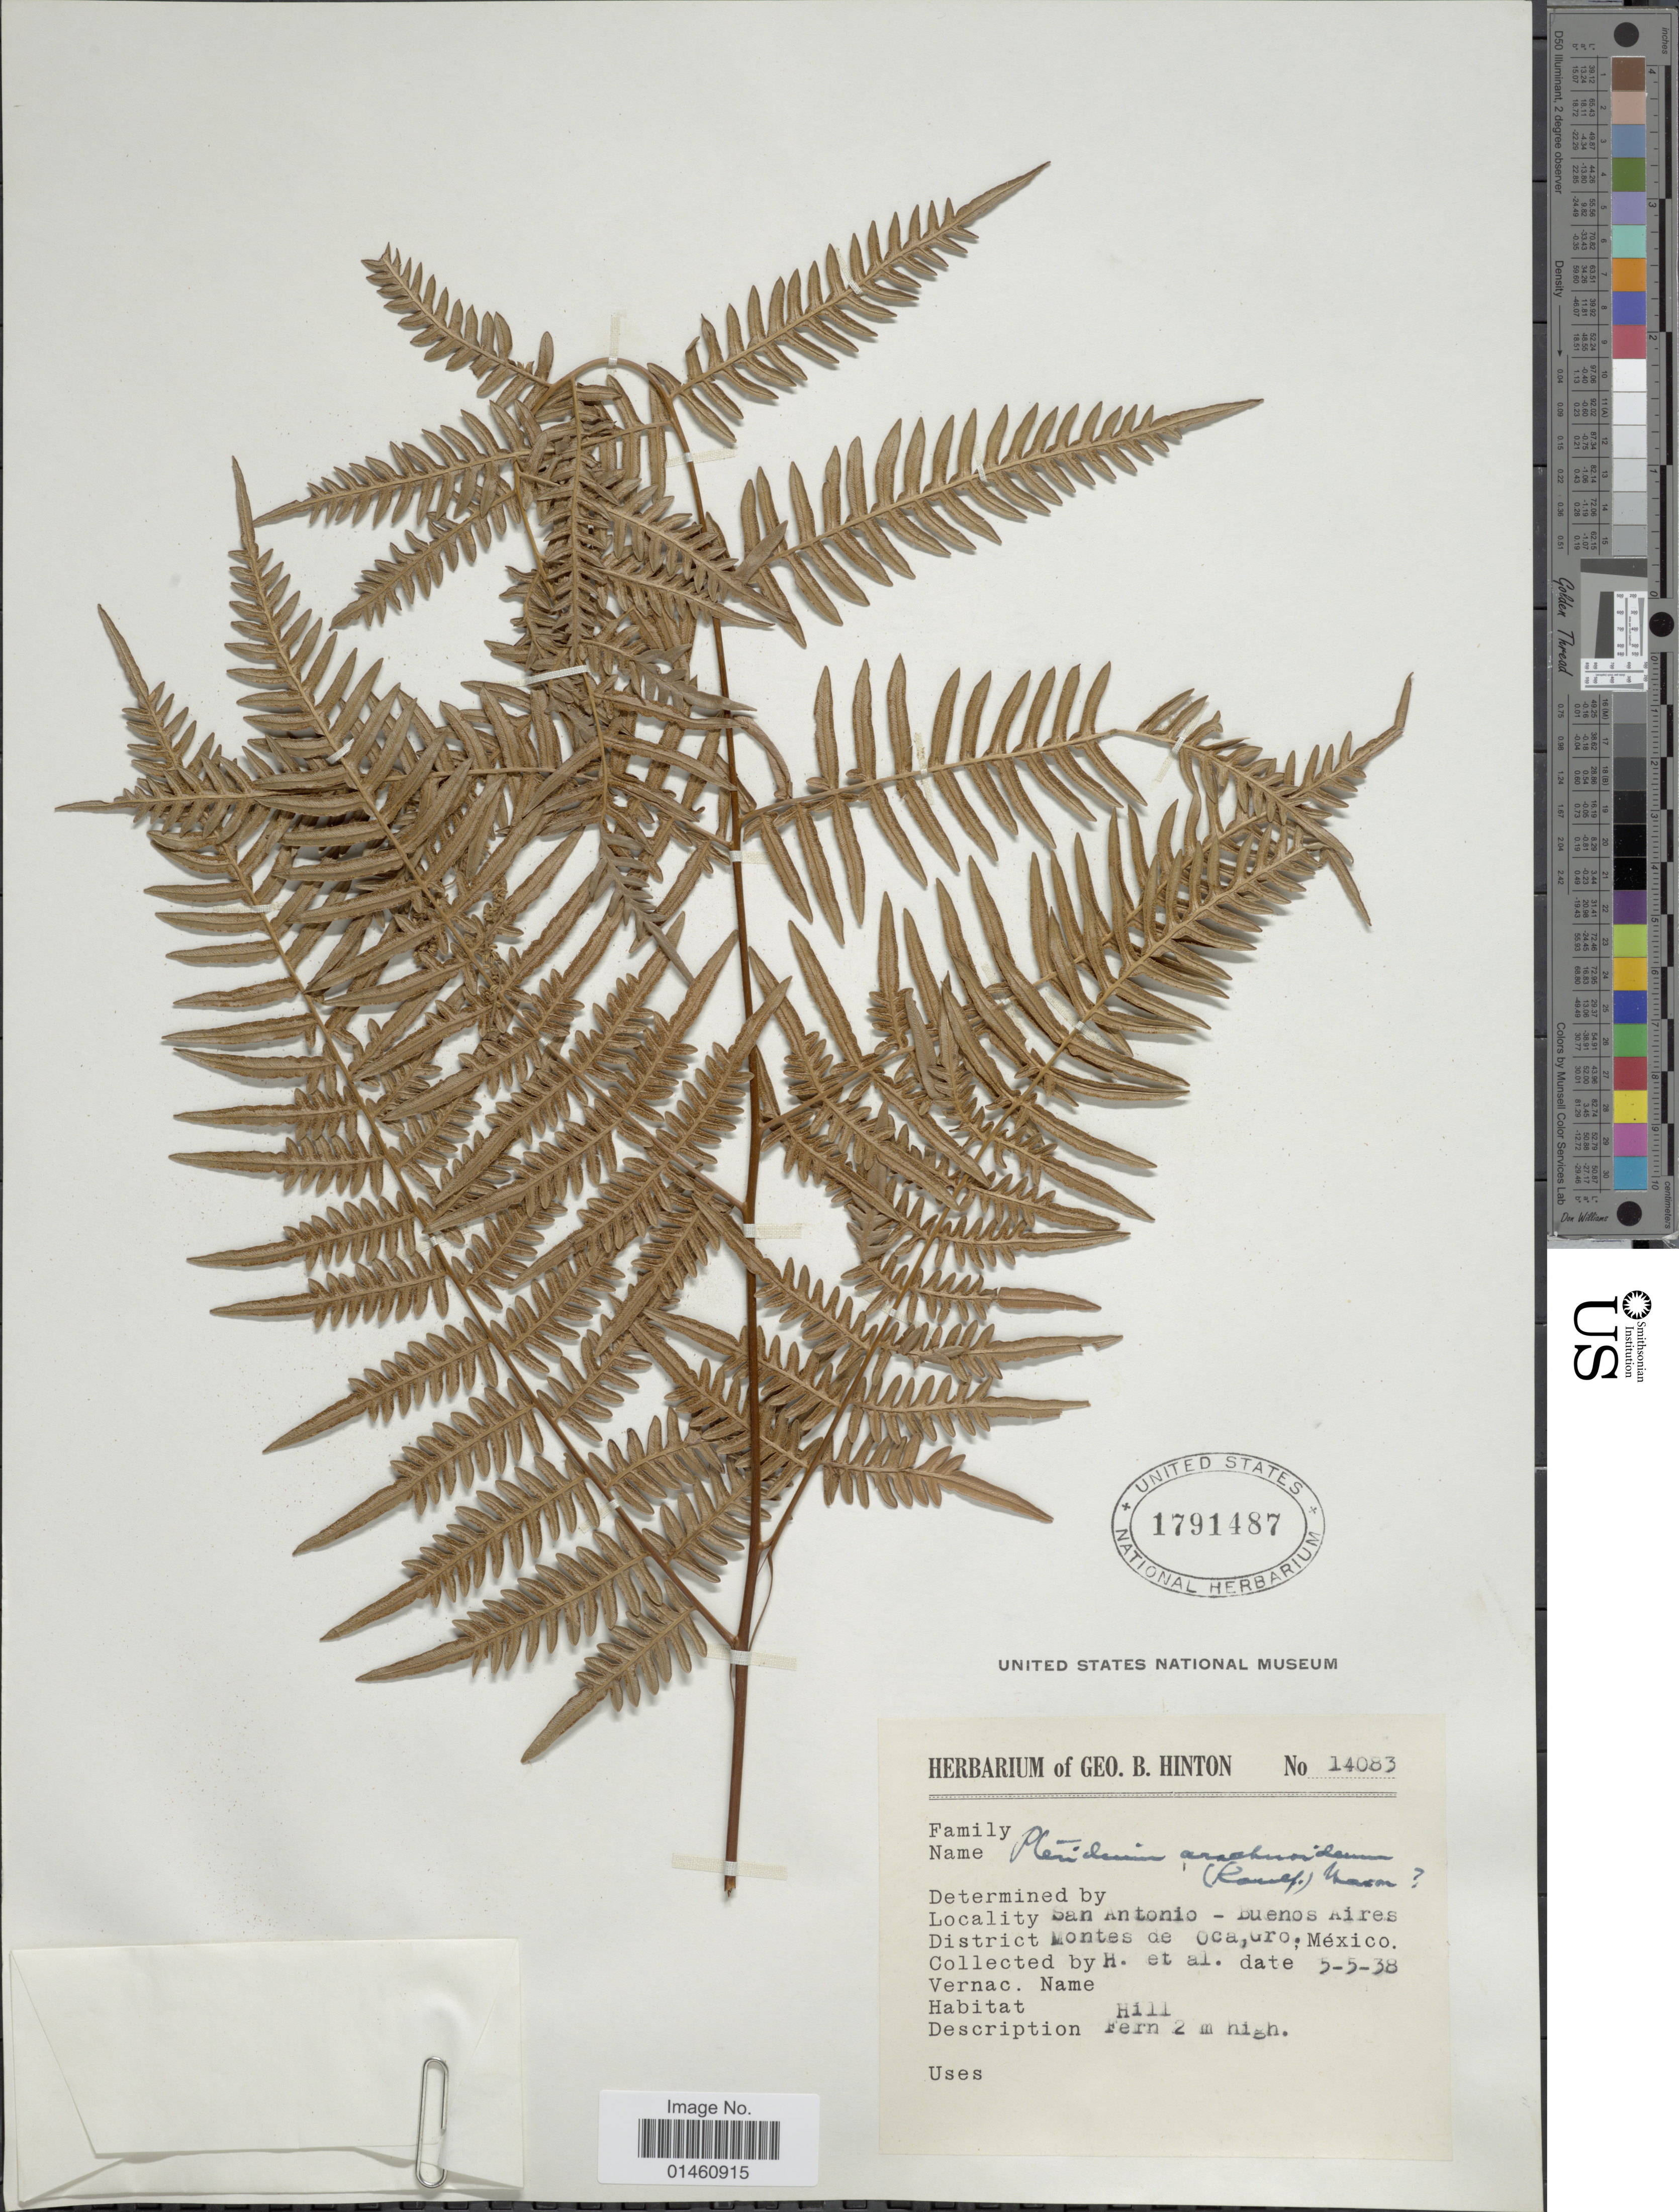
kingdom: Plantae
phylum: Tracheophyta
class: Polypodiopsida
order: Polypodiales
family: Dennstaedtiaceae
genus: Pteridium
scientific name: Pteridium caudatum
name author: (L.) Maxon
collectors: G. B. Hinton & et al.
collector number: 14083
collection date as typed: Transcribed d/m/y: 5/5/38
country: Mexico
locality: San Antonio-Buenos Aires, District Montes de Oca, Gro.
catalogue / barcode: US 1791487